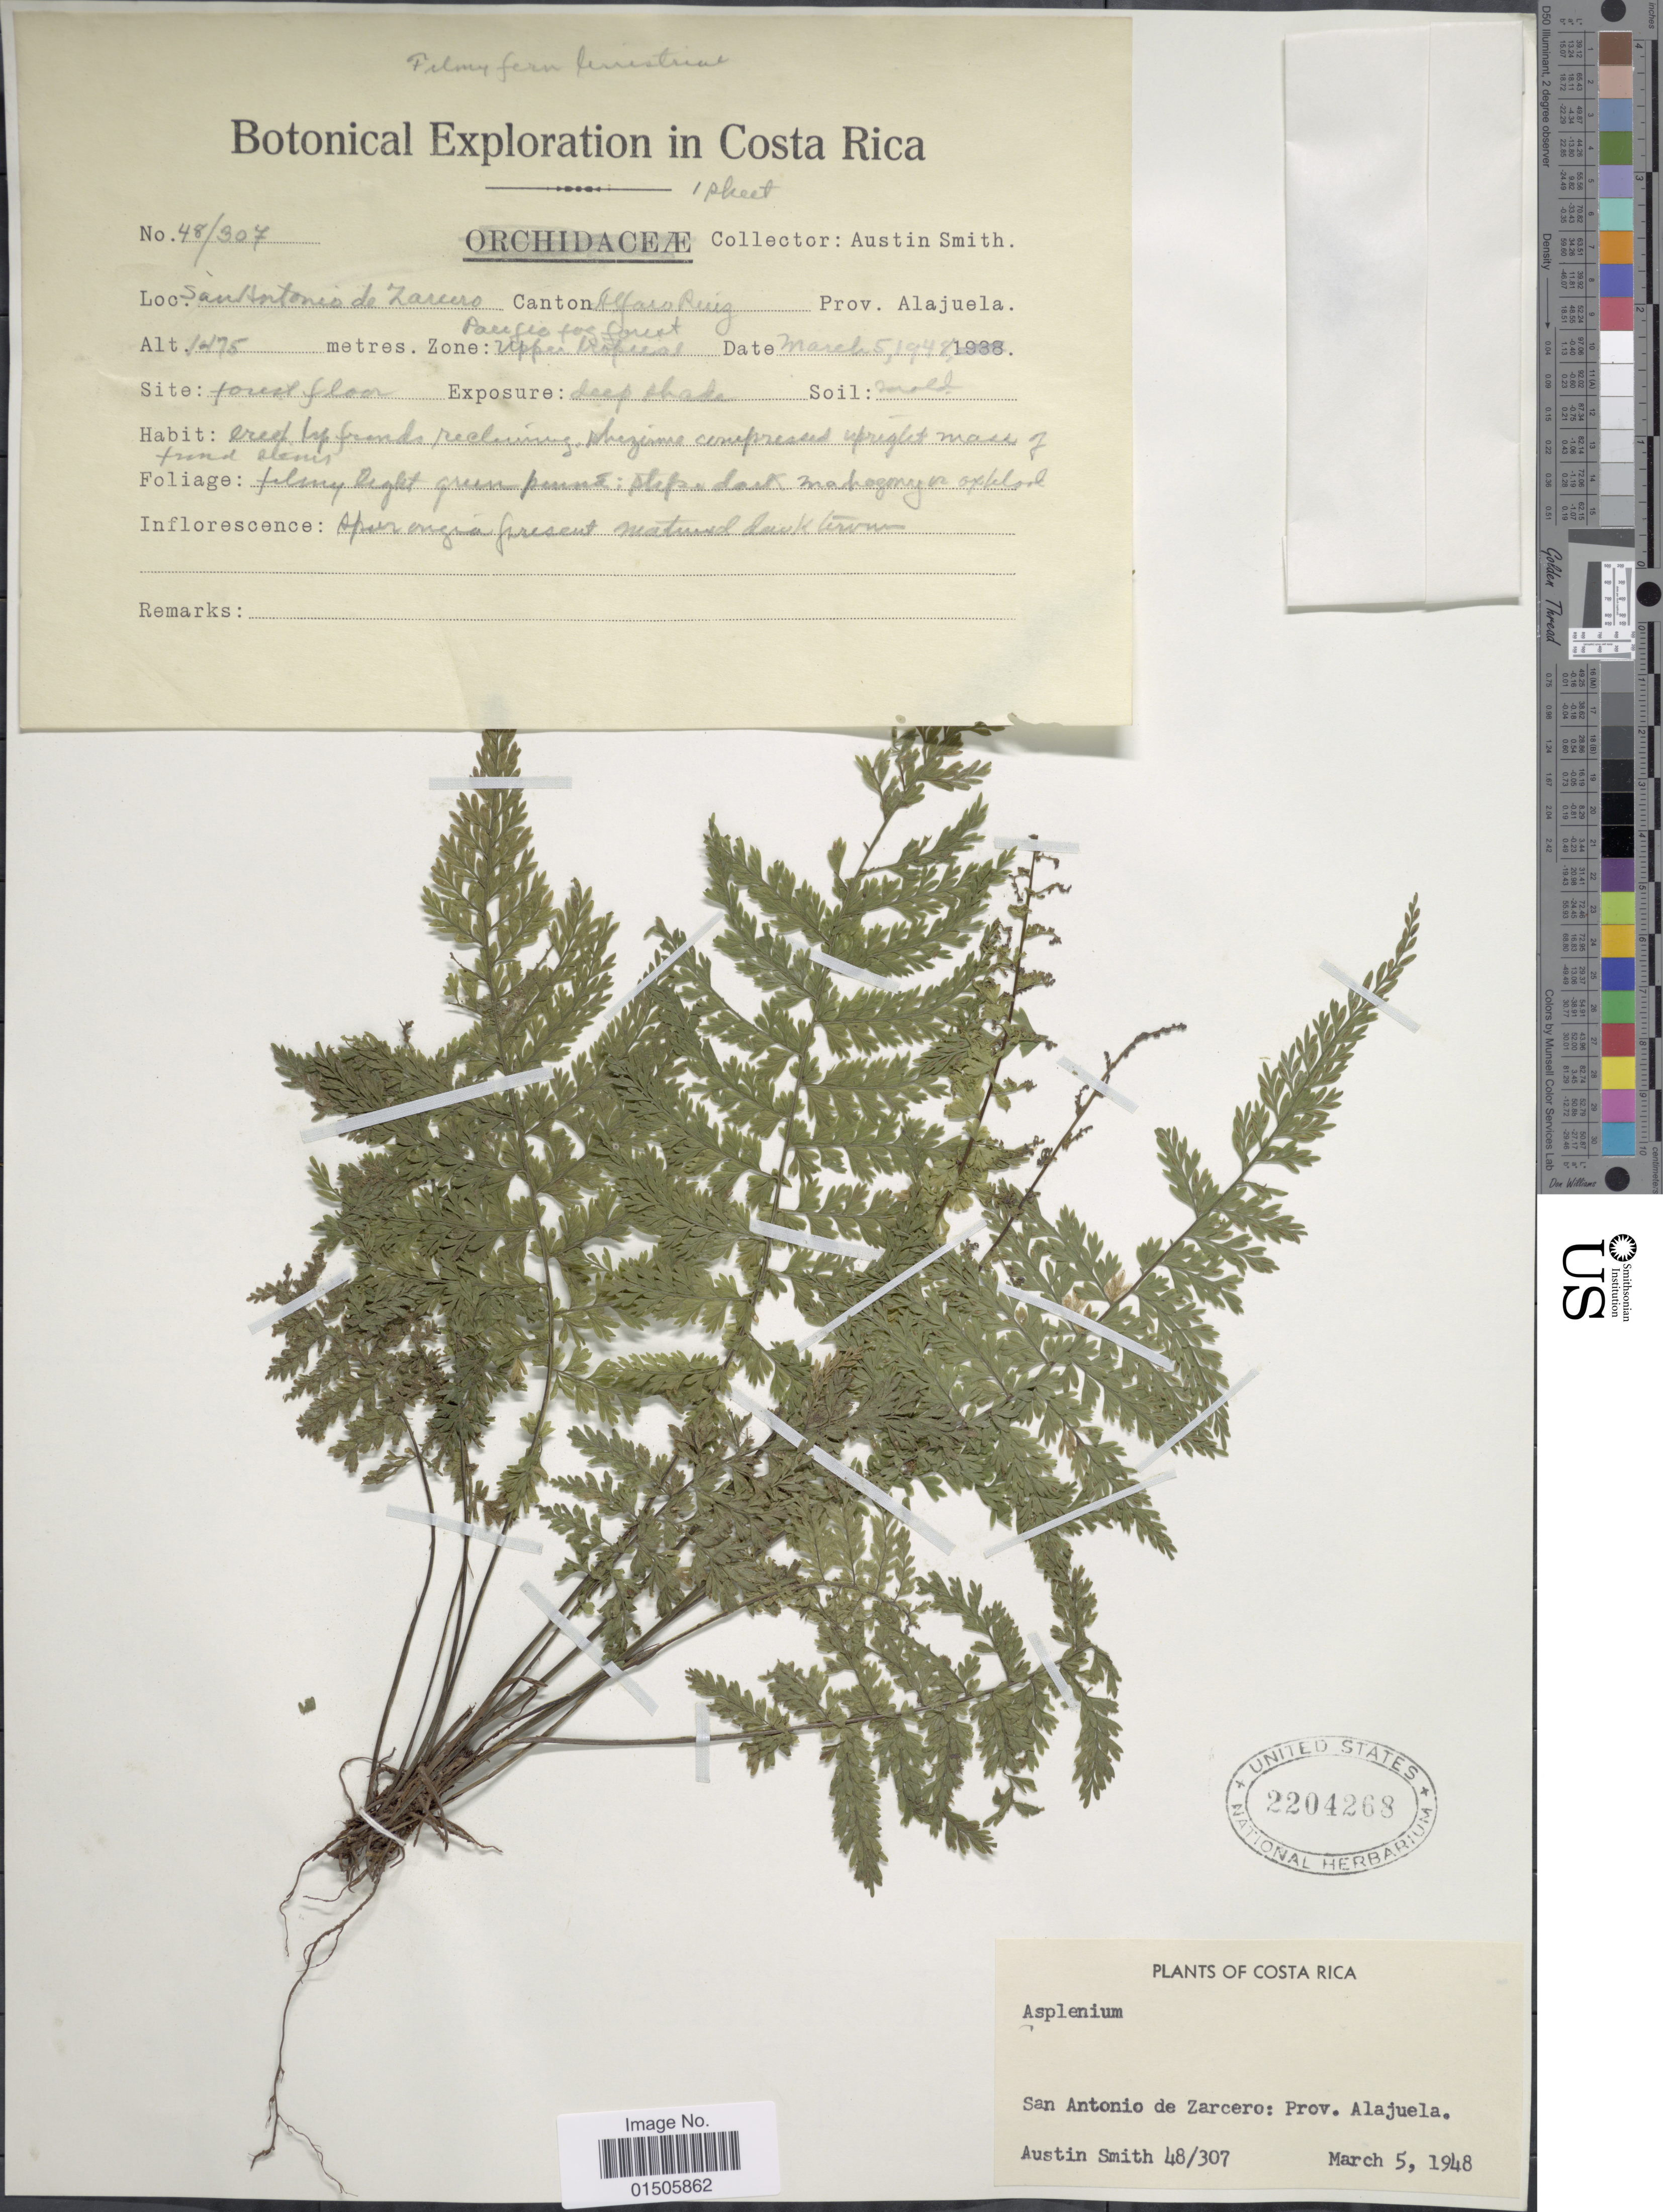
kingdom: Plantae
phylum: Tracheophyta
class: Polypodiopsida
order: Polypodiales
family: Aspleniaceae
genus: Asplenium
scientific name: Asplenium cristatum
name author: Lam.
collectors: Aust P. Smith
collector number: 48/307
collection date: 1948-03-05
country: Costa Rica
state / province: Alajuela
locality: San Antomio de Zarcero. Prov. Alajuela. Canton Alfaro Ruiz.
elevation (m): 1475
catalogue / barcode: US 2204268